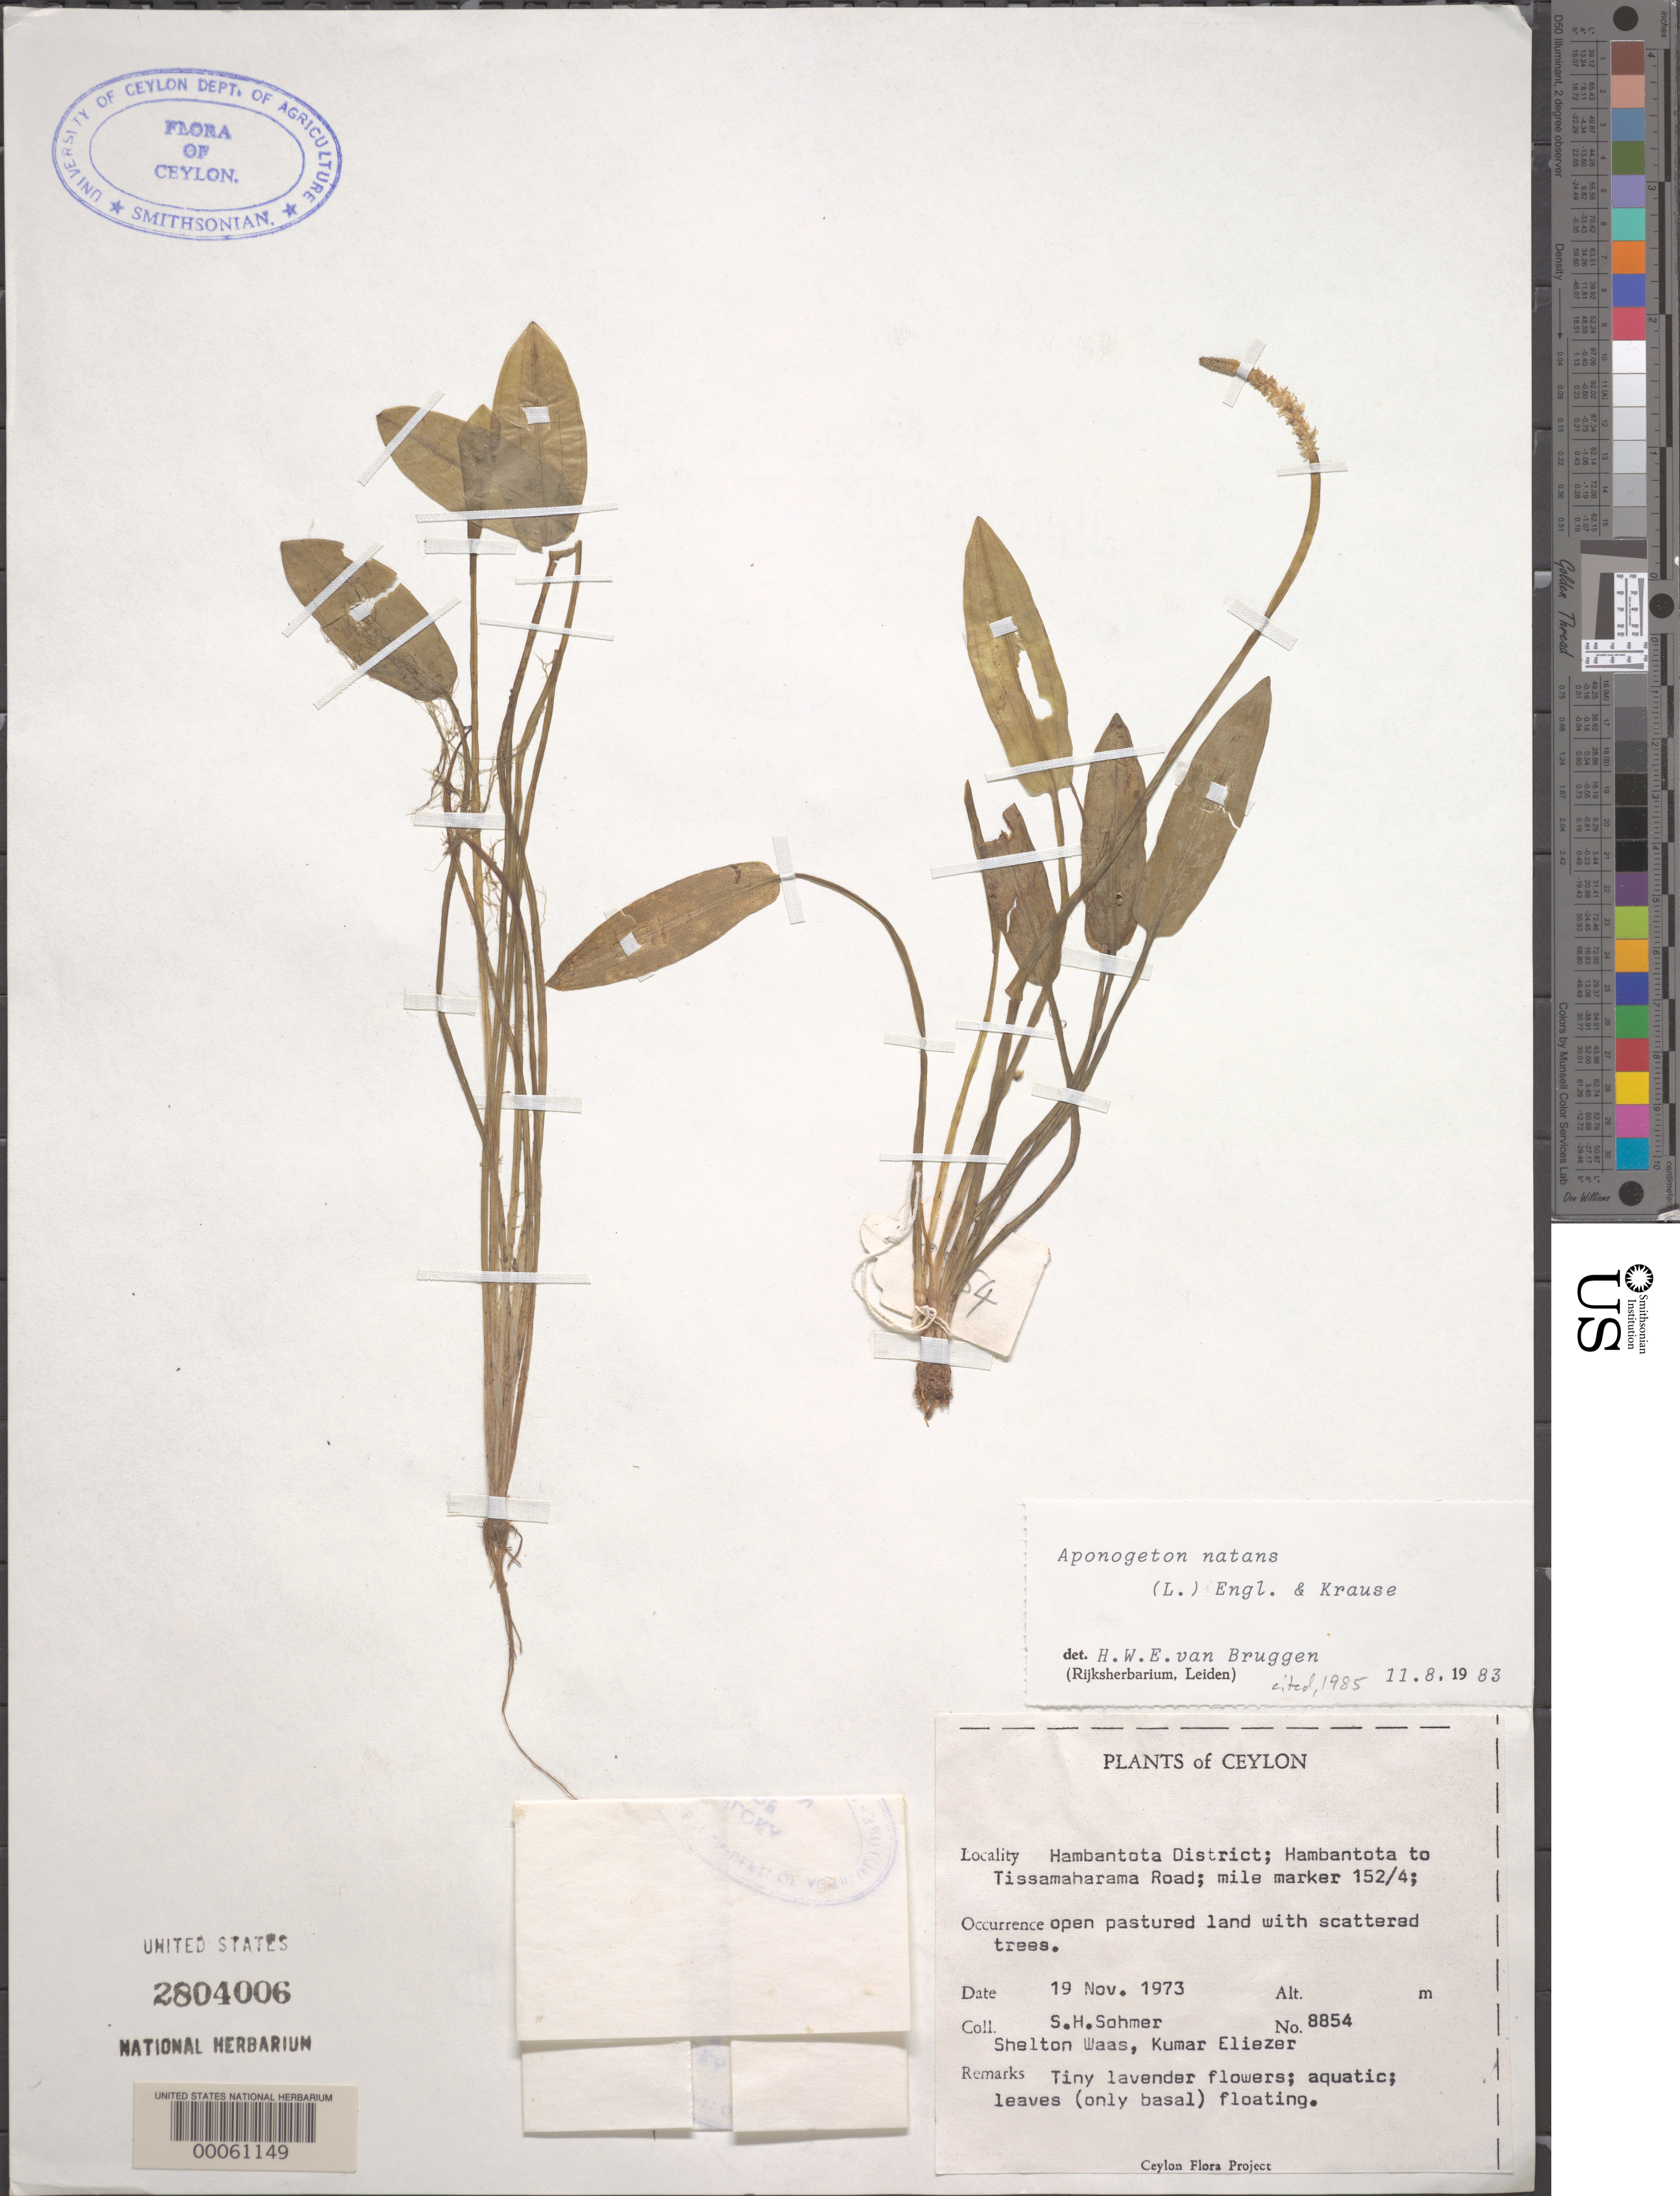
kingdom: Plantae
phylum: Tracheophyta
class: Liliopsida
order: Alismatales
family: Aponogetonaceae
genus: Aponogeton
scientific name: Aponogeton natans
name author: Engl. & K. Krause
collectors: S. H. Sohmer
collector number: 8854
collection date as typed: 19 Nov 1973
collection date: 1973-11-19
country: Sri Lanka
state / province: Southern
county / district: Hambantota Dist.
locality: Hambantota to tissamaharama road; mile marker 152/4.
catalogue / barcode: US 2804006